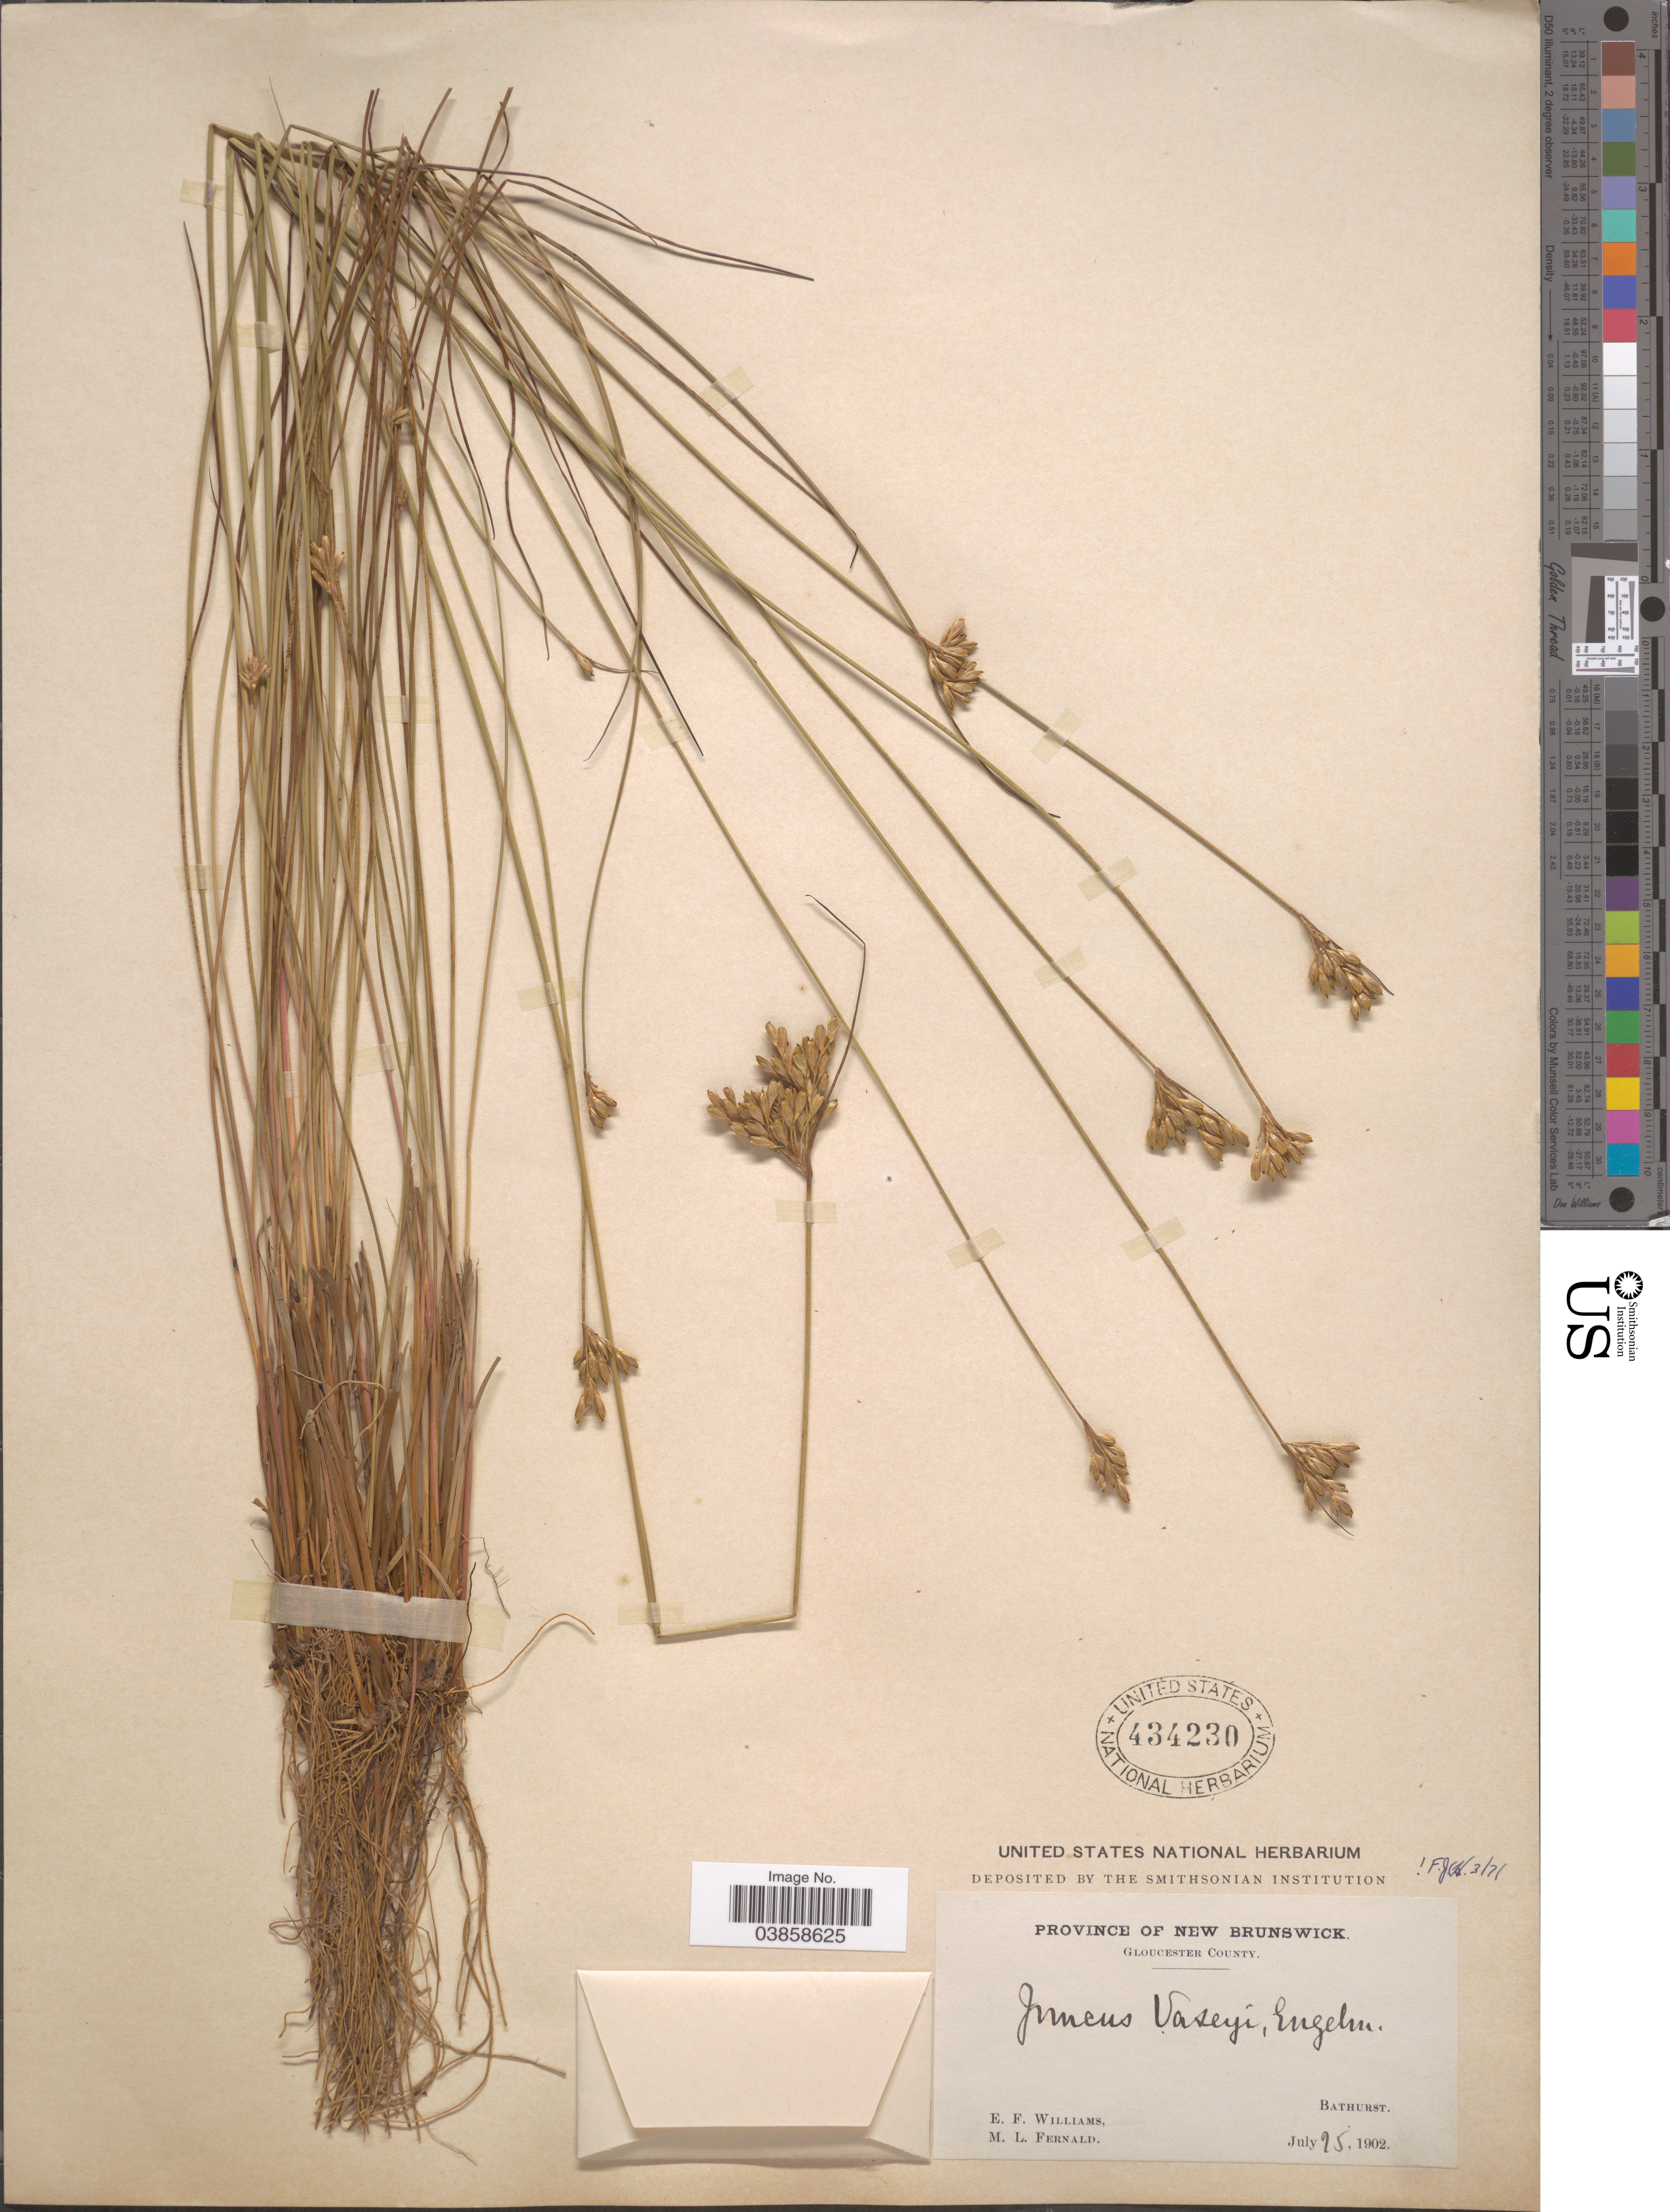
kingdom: Plantae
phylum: Tracheophyta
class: Liliopsida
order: Poales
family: Juncaceae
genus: Juncus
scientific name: Juncus vaseyi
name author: Engelm.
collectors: E. Williams & M. L. Fernald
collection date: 1902-07-25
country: Canada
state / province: New Brunswick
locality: Gloucester County. Bathurst.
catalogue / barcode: US 434230